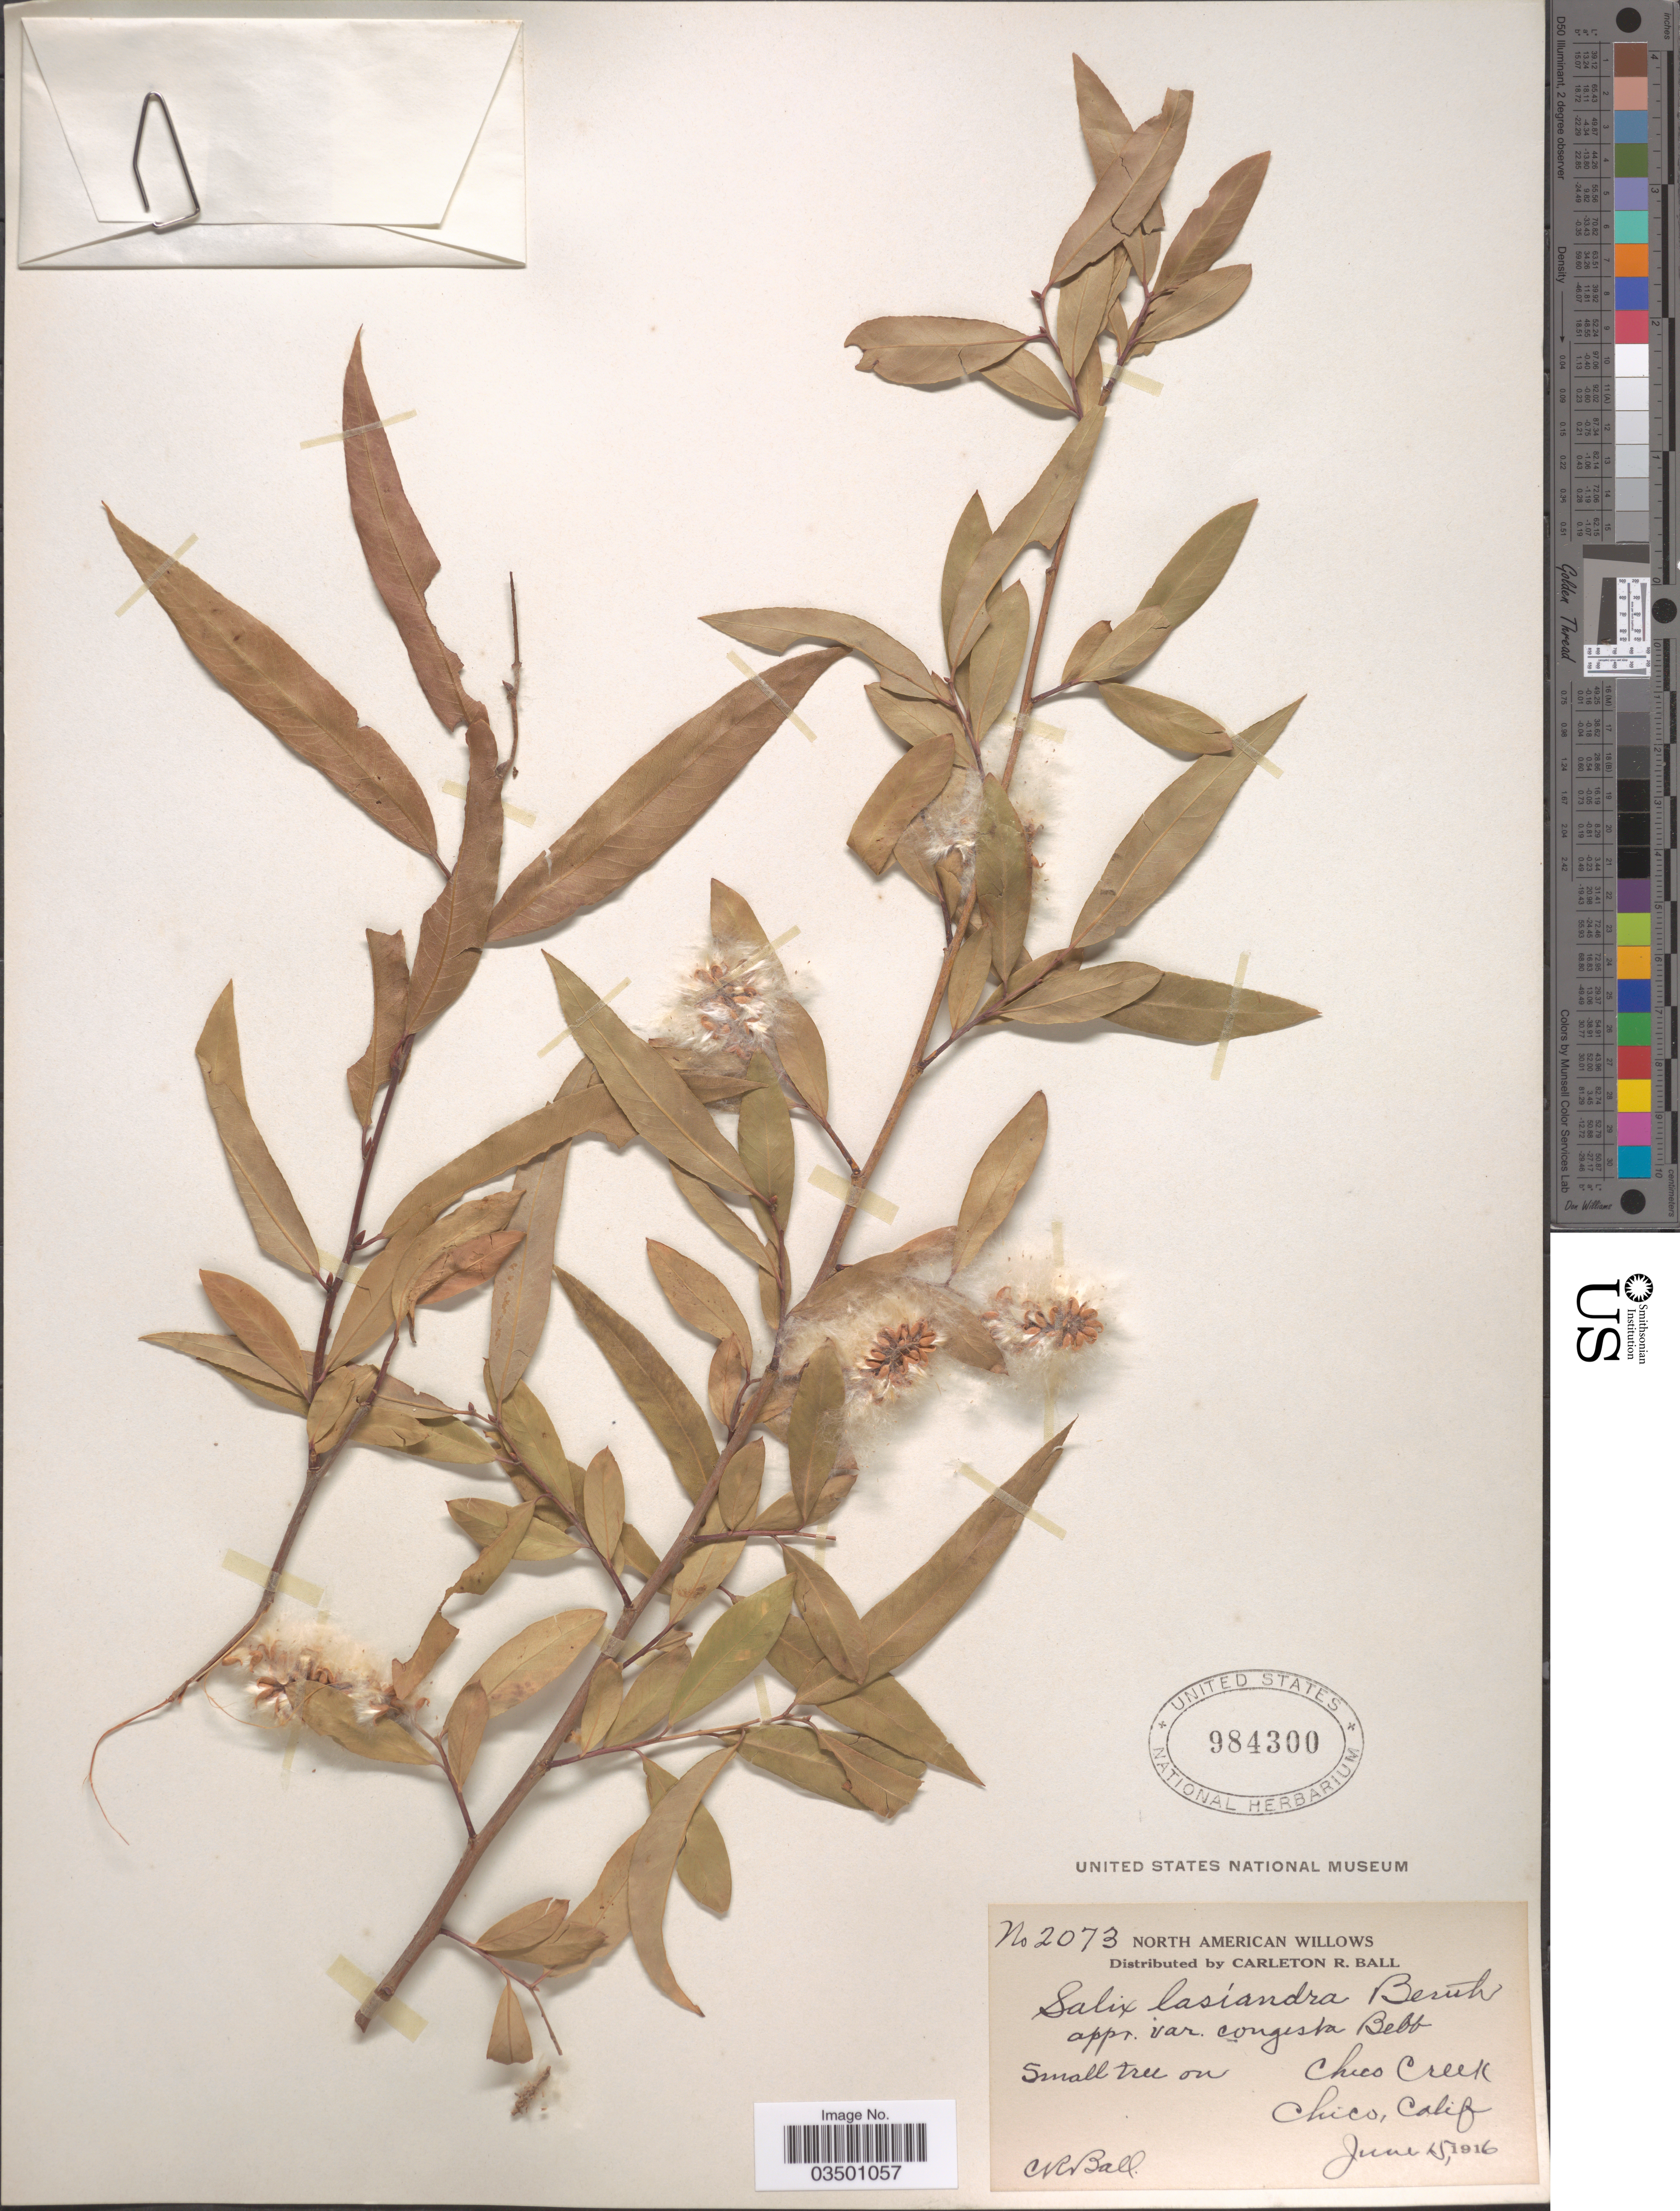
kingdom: Plantae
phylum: Tracheophyta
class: Magnoliopsida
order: Malpighiales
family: Salicaceae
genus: Salix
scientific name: Salix lasiandra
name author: Benth.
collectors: C. R. Ball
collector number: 2073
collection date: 1916-06-15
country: United States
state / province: California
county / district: Butte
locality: Chico Creek. Chico.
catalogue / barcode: US 984300